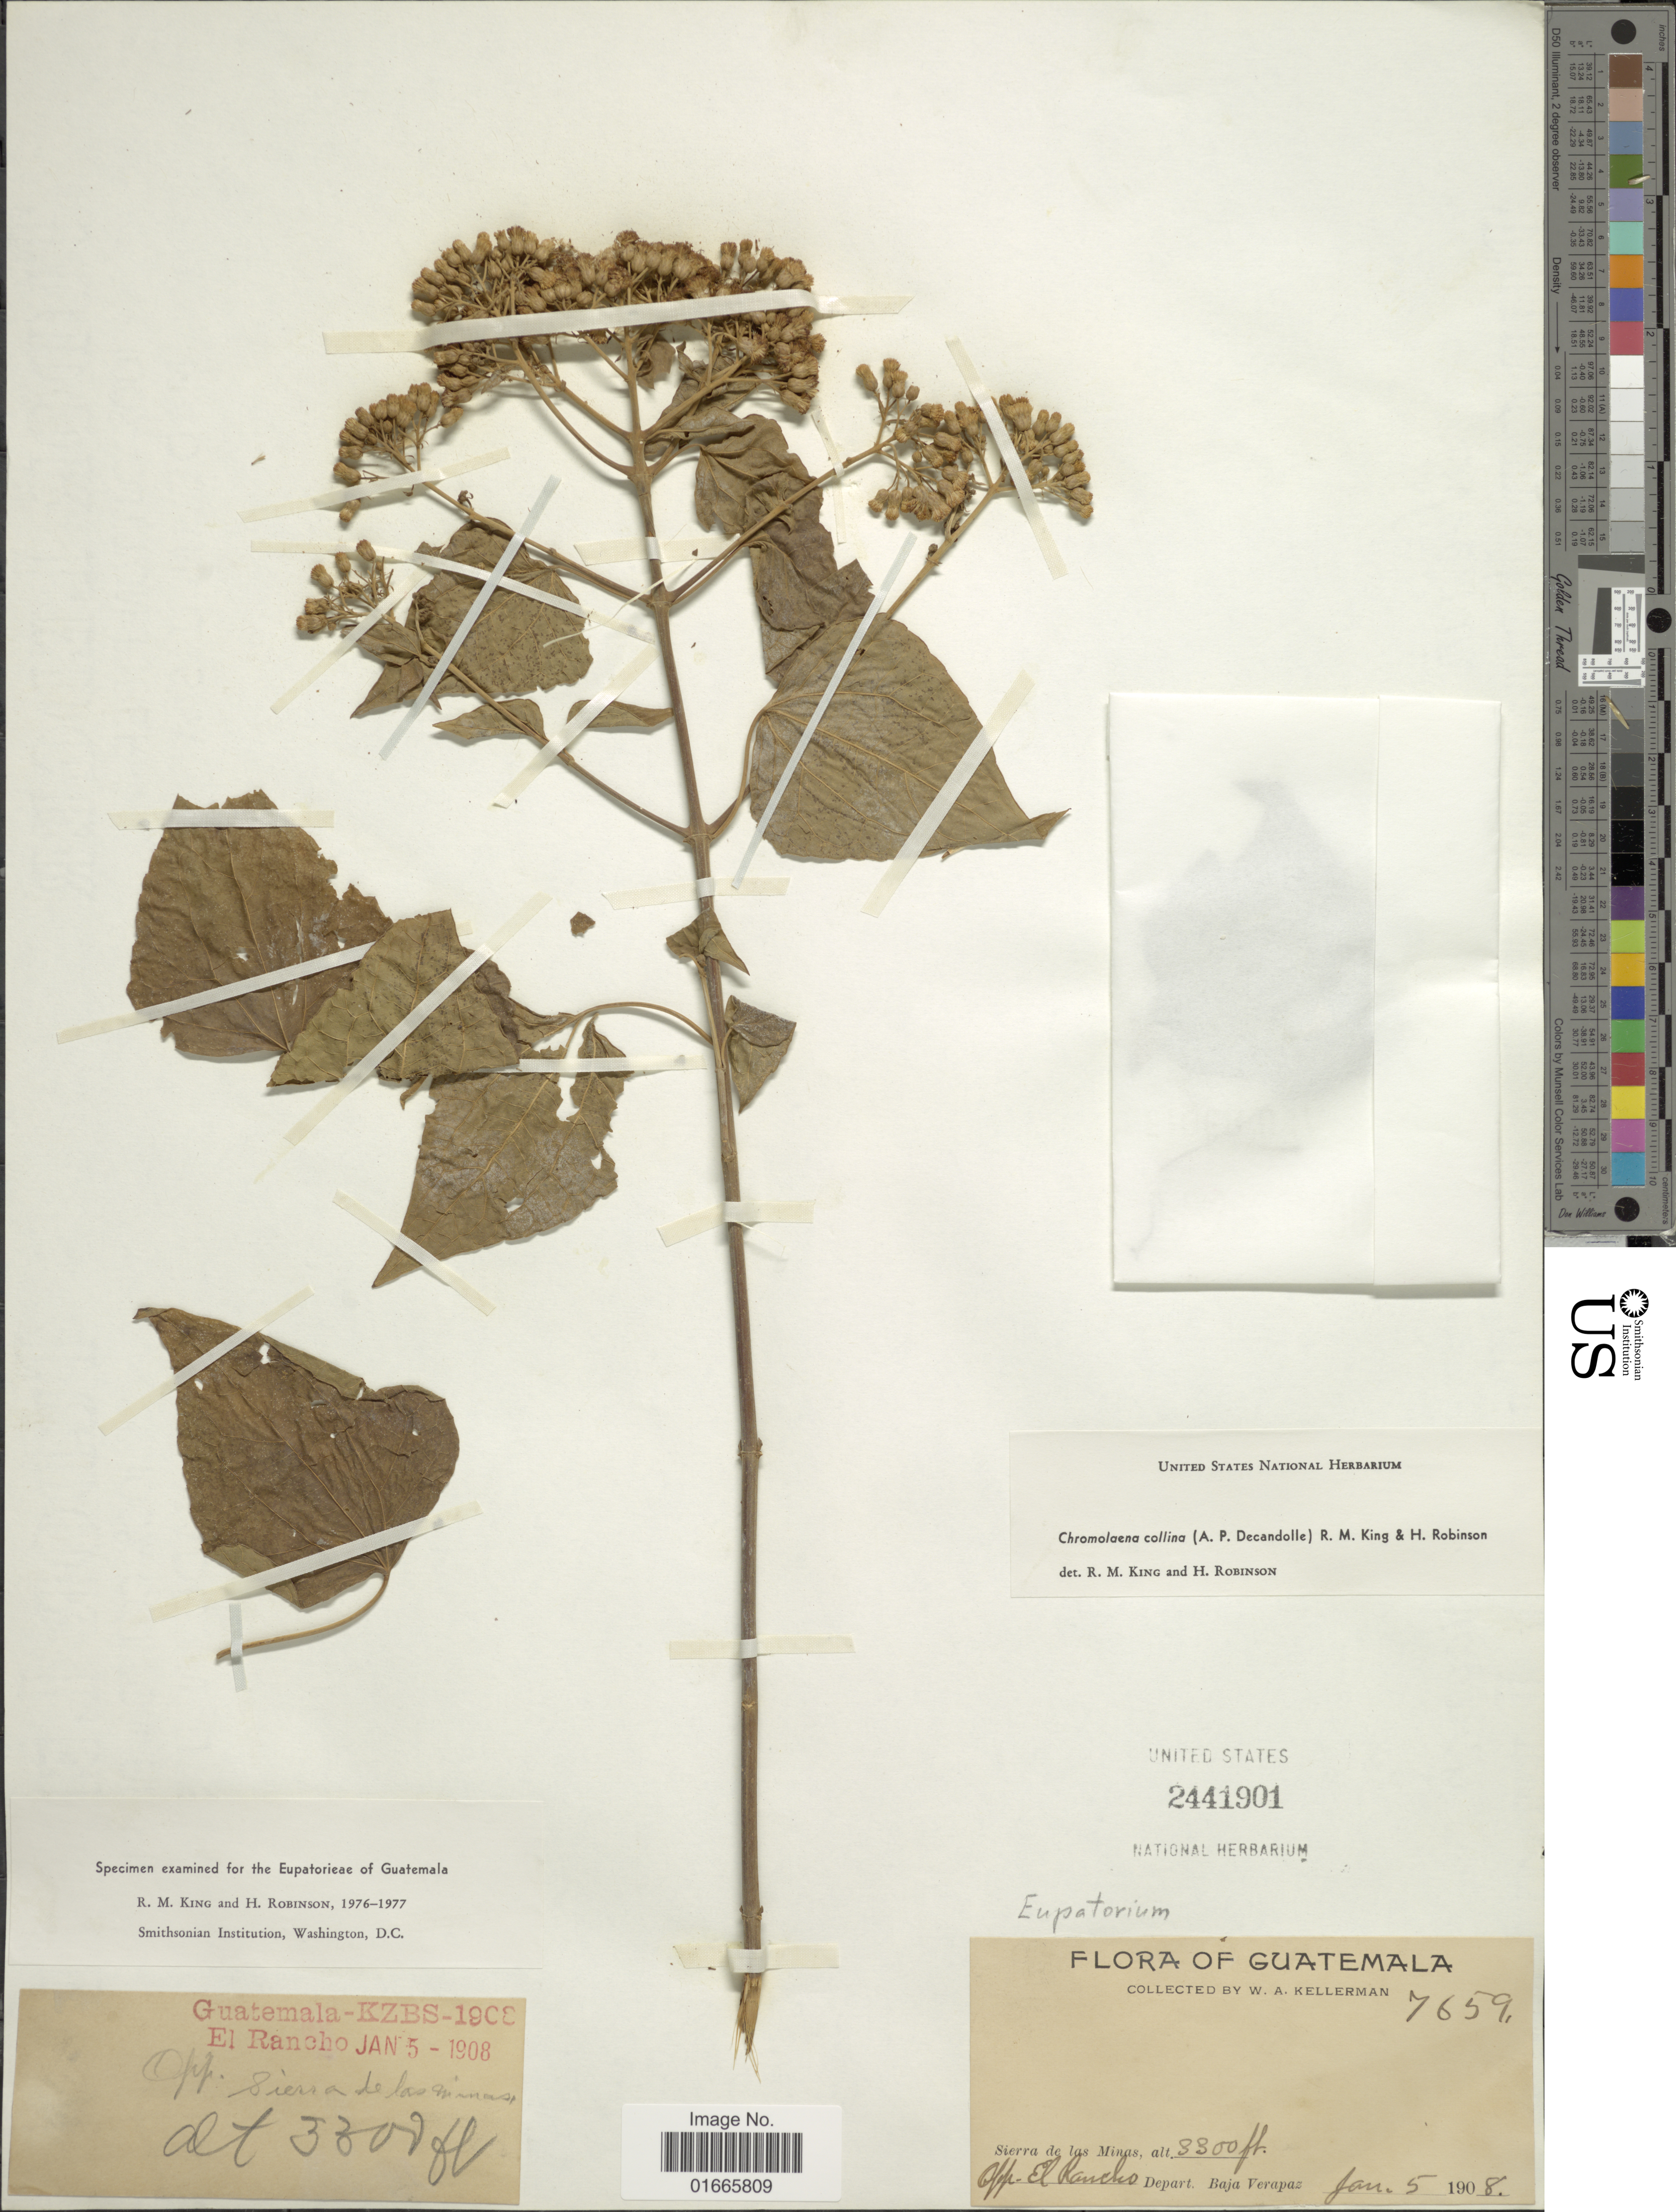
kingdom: Plantae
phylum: Tracheophyta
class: Magnoliopsida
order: Asterales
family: Asteraceae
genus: Chromolaena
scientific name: Chromolaena collina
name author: (DC.) R.M. King & H. Rob.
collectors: W. Kellerman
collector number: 7659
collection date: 1908-01-06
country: Guatemala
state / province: Baja Verapaz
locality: Sierra de las Minas, App. El Blancho, Depart. Baja Verapaz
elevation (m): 1006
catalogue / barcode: US 2441901